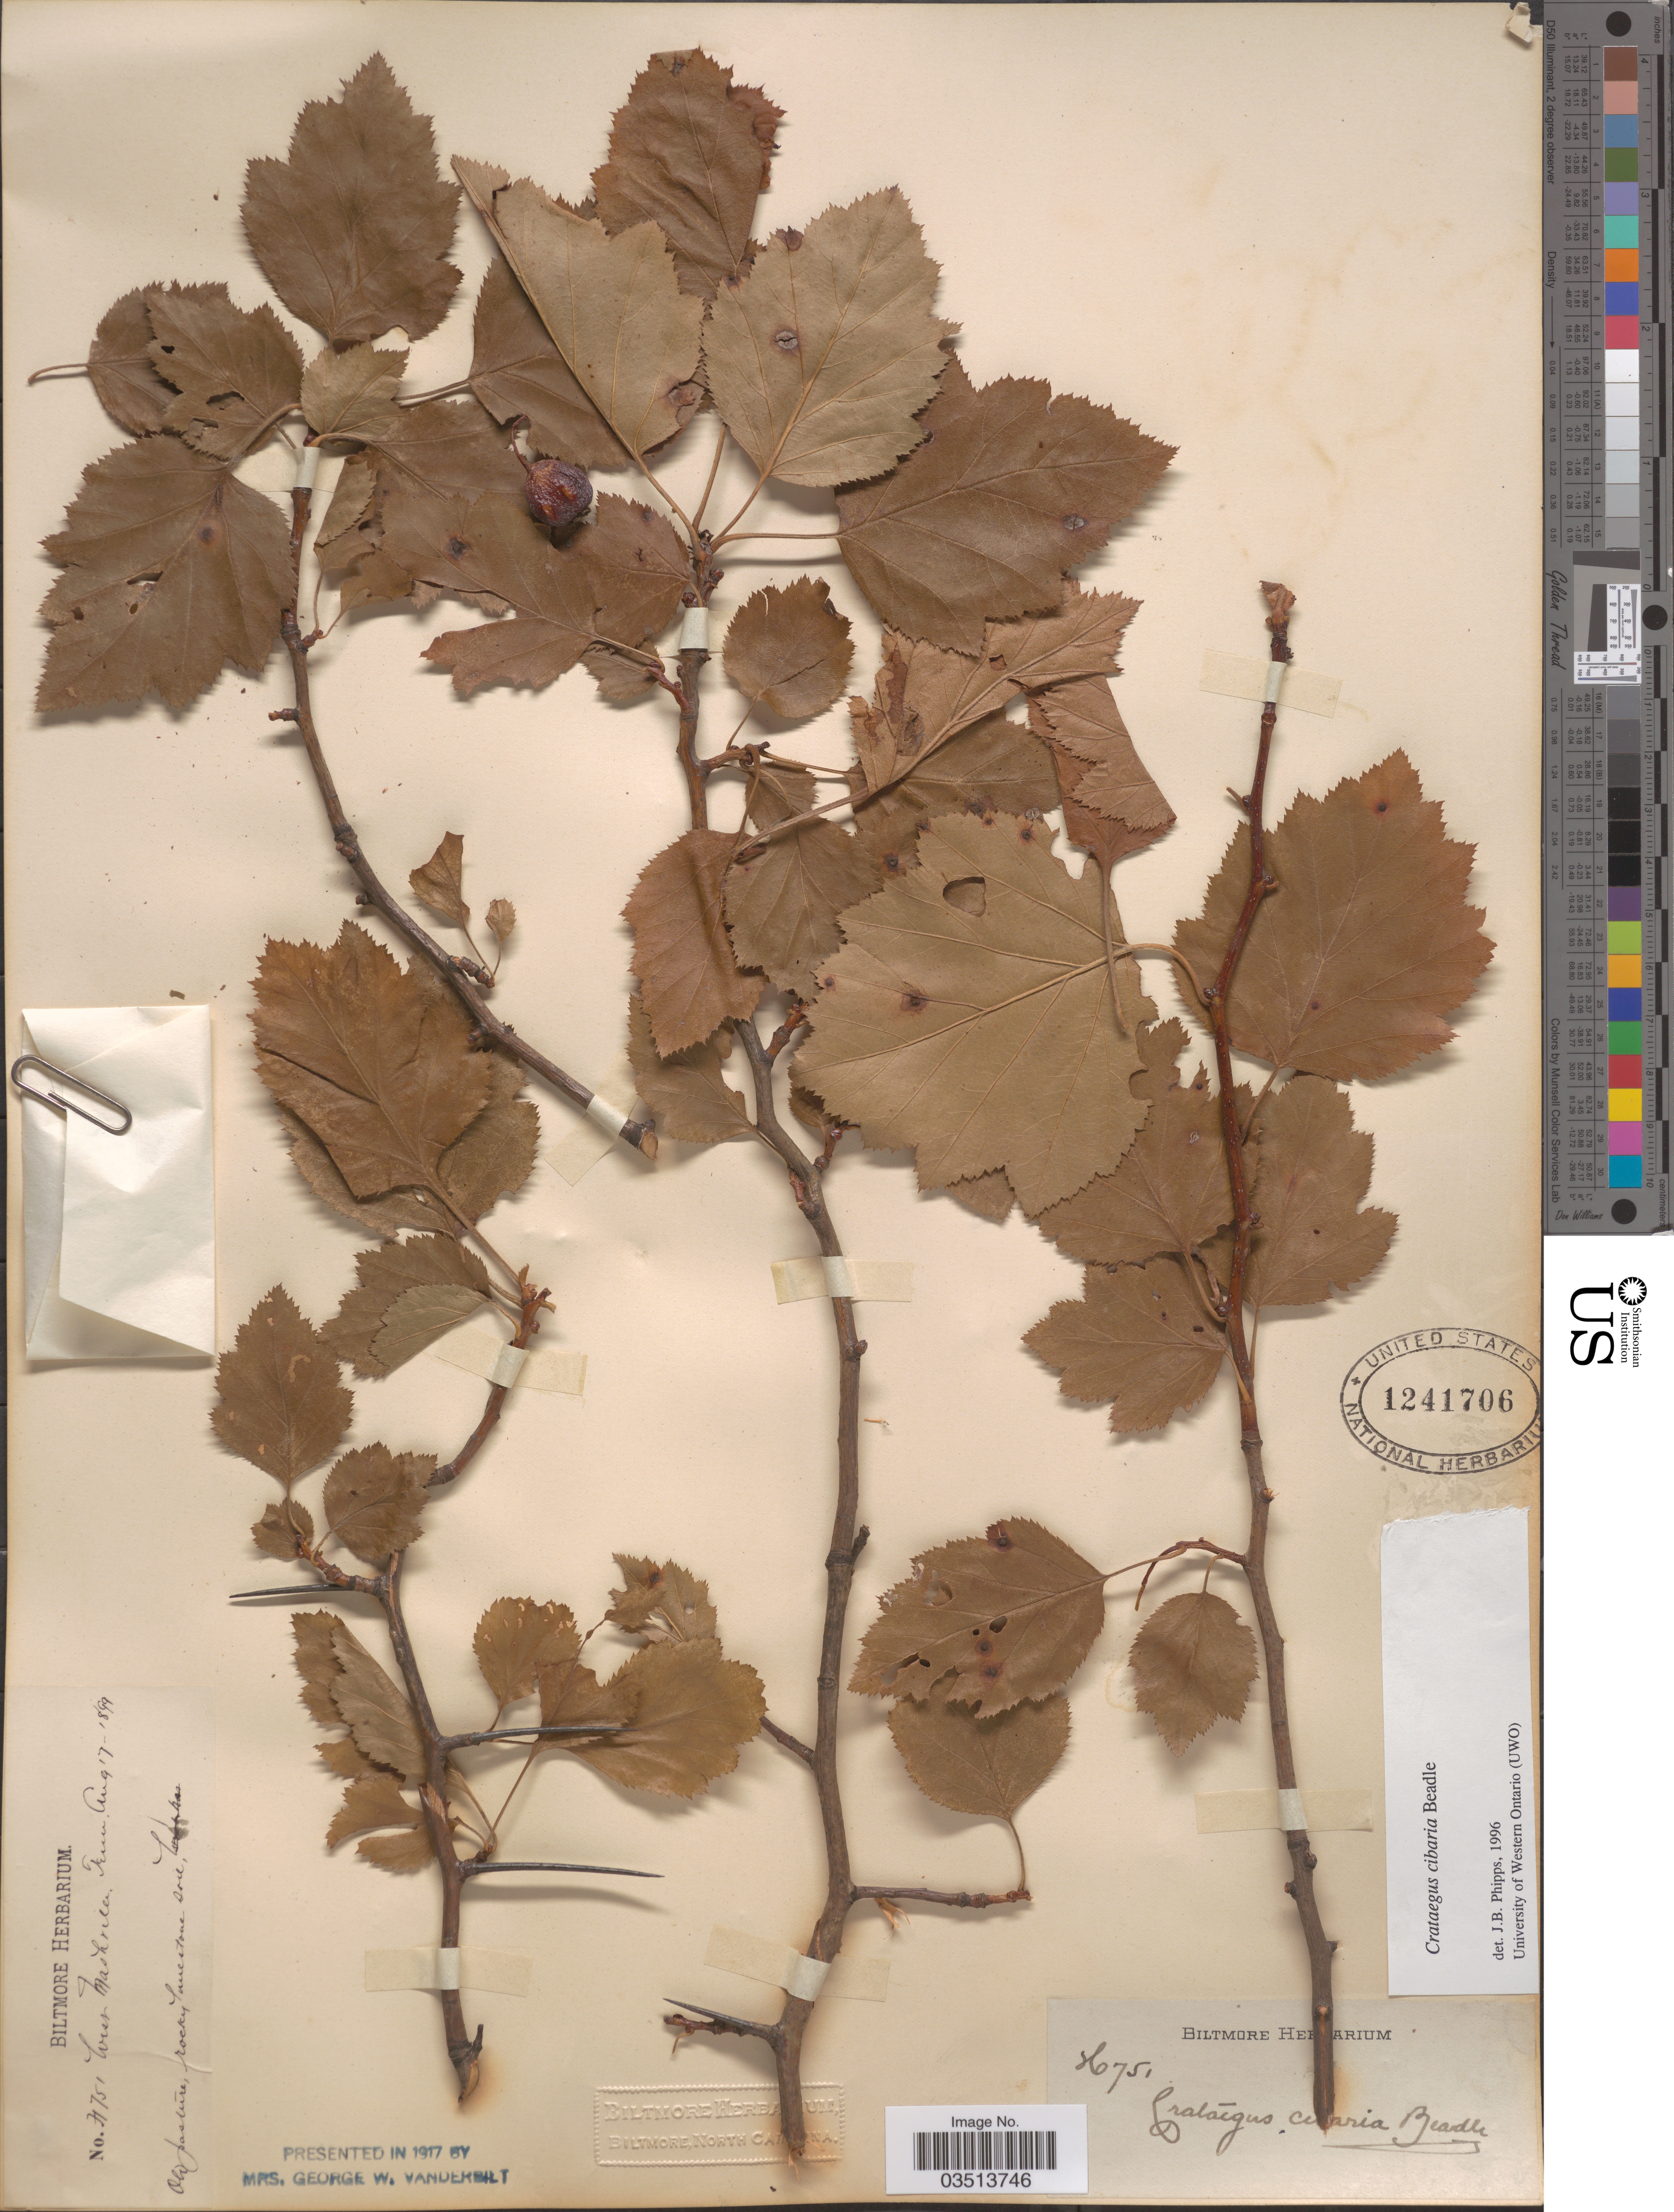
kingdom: Plantae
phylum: Tracheophyta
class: Magnoliopsida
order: Rosales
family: Rosaceae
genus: Crataegus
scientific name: Crataegus cibaria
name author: Beadle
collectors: ex herb. Biltmore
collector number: H751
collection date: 1899-08-17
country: United States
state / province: Tennessee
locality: West Nashville.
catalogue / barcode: US 1241706